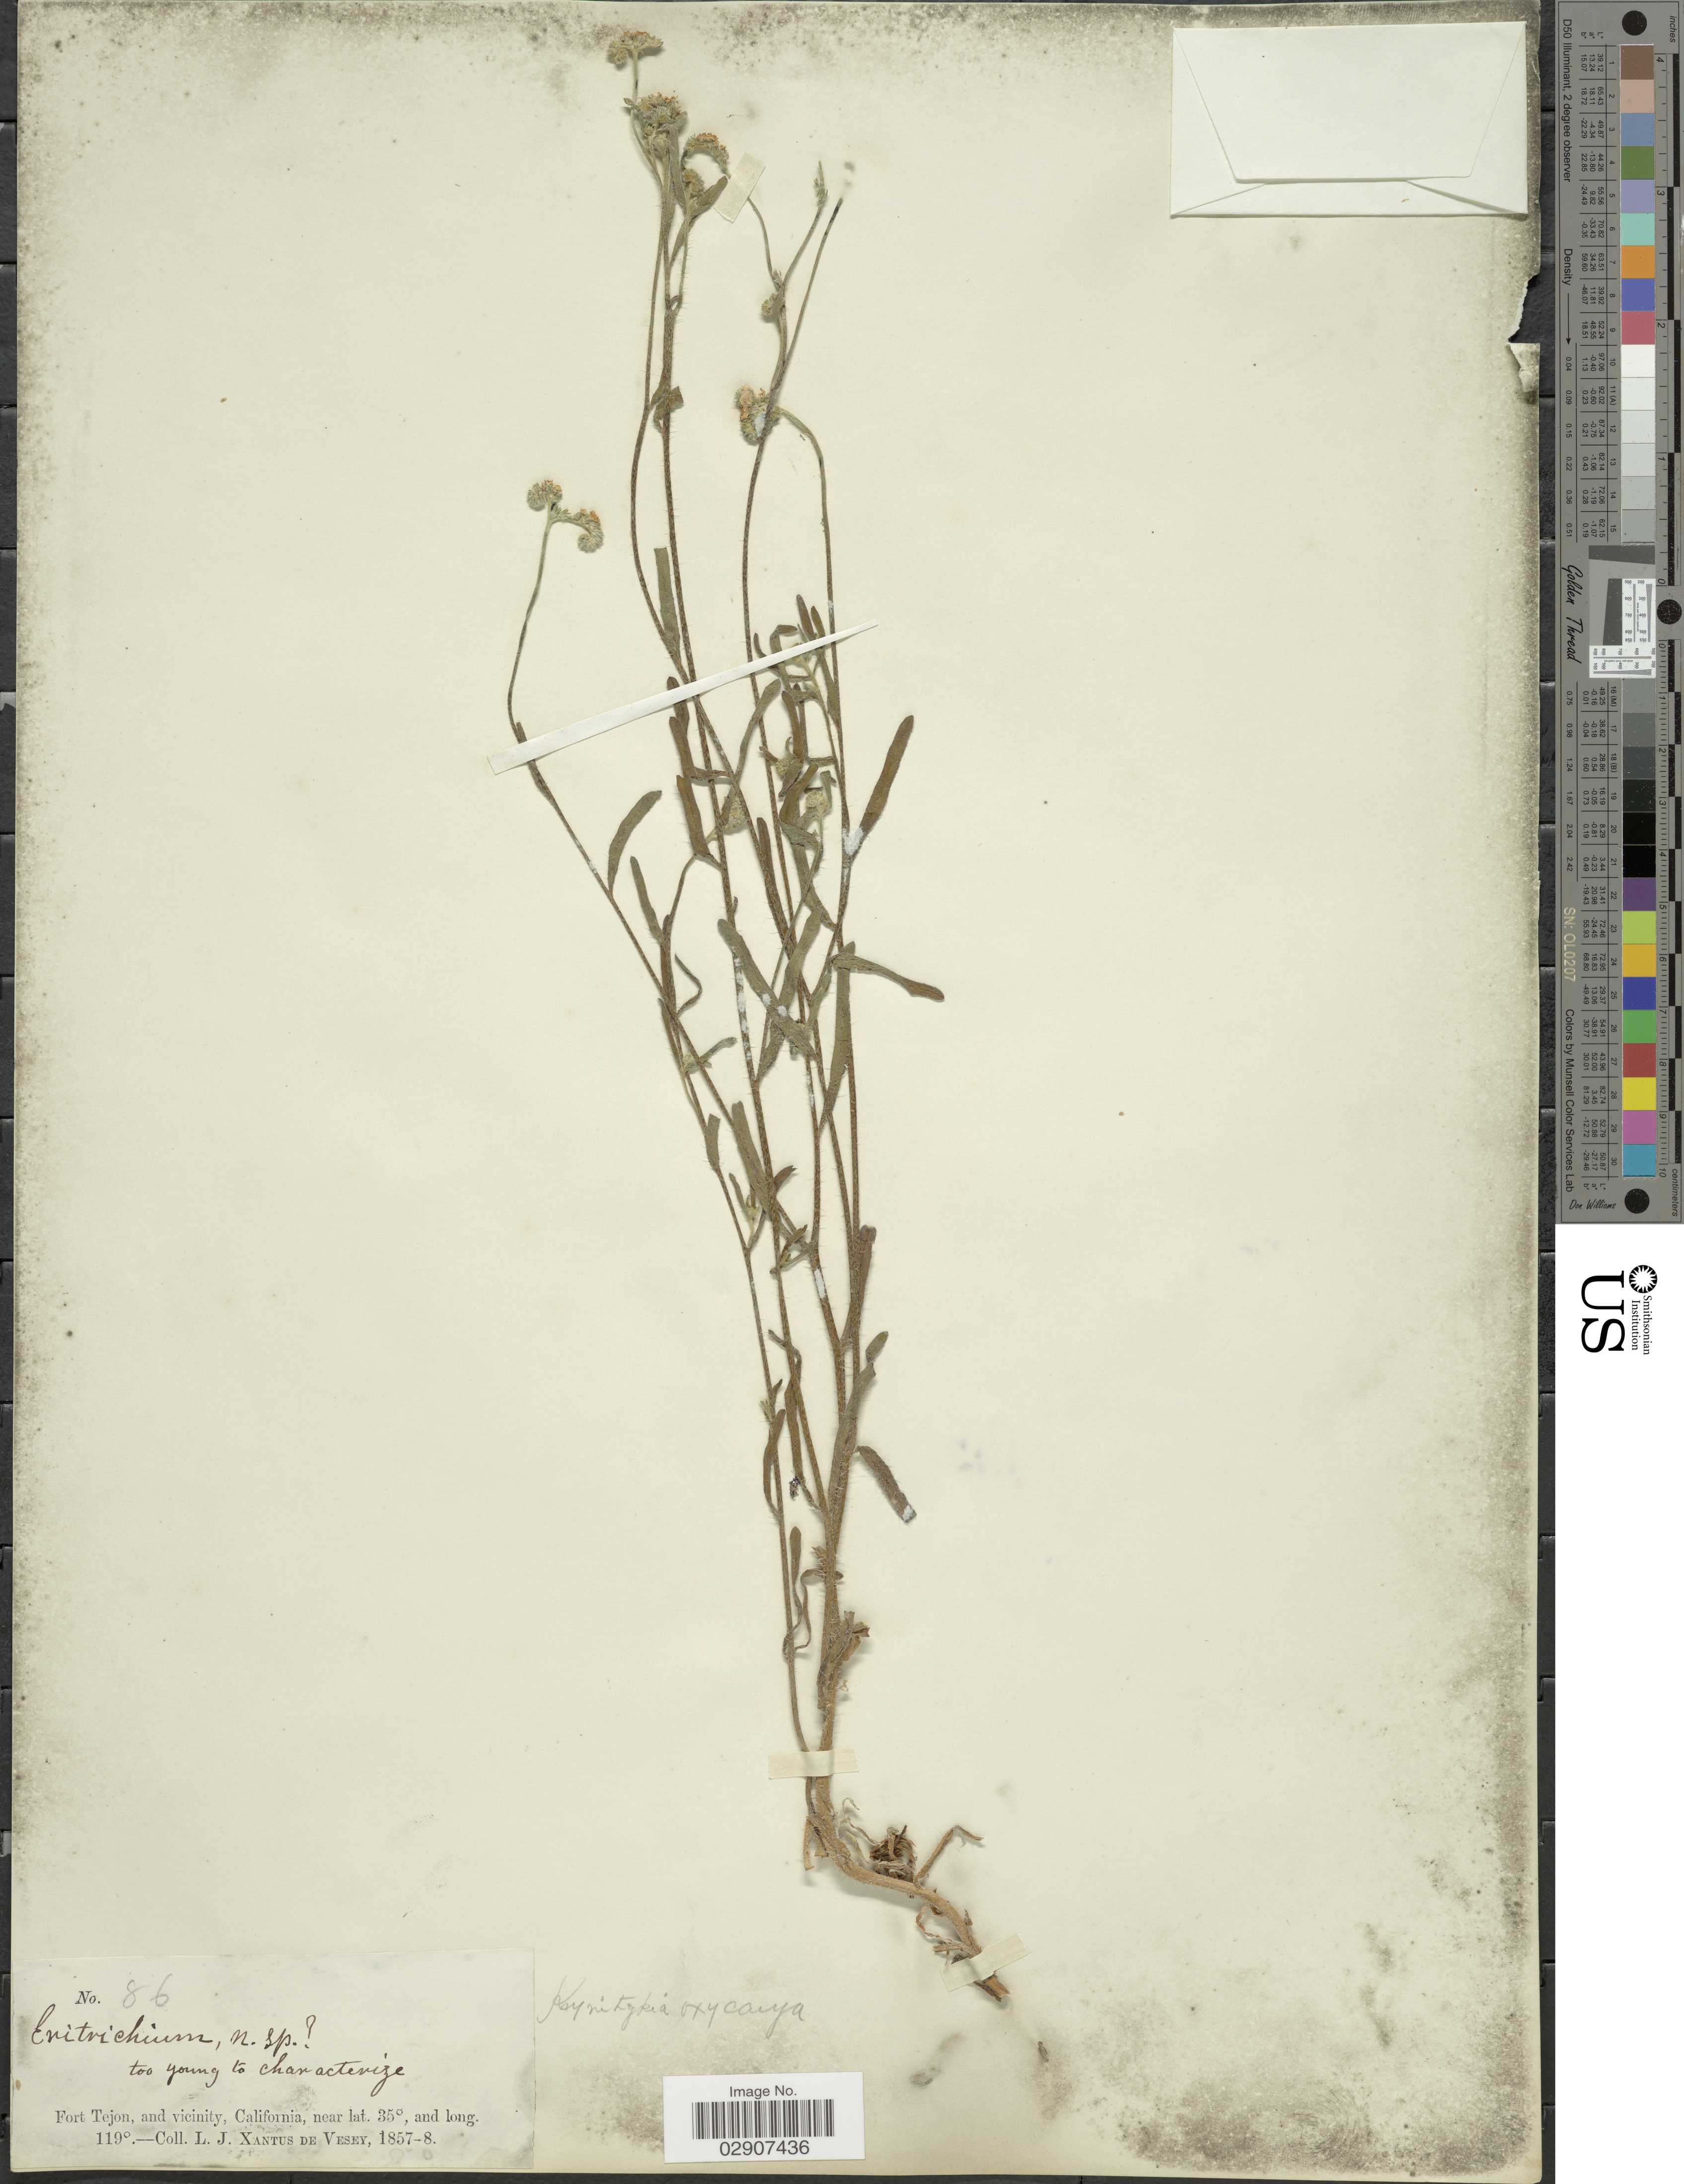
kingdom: Plantae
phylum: Tracheophyta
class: Magnoliopsida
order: Boraginales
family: Boraginaceae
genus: Cryptantha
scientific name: Cryptantha flaccida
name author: (Douglas ex Lehm.) Greene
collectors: L. Xantus de Vesey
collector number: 86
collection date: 1857/1858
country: United States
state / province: California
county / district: Kern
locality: Fort Tejon, and vicinity, California.